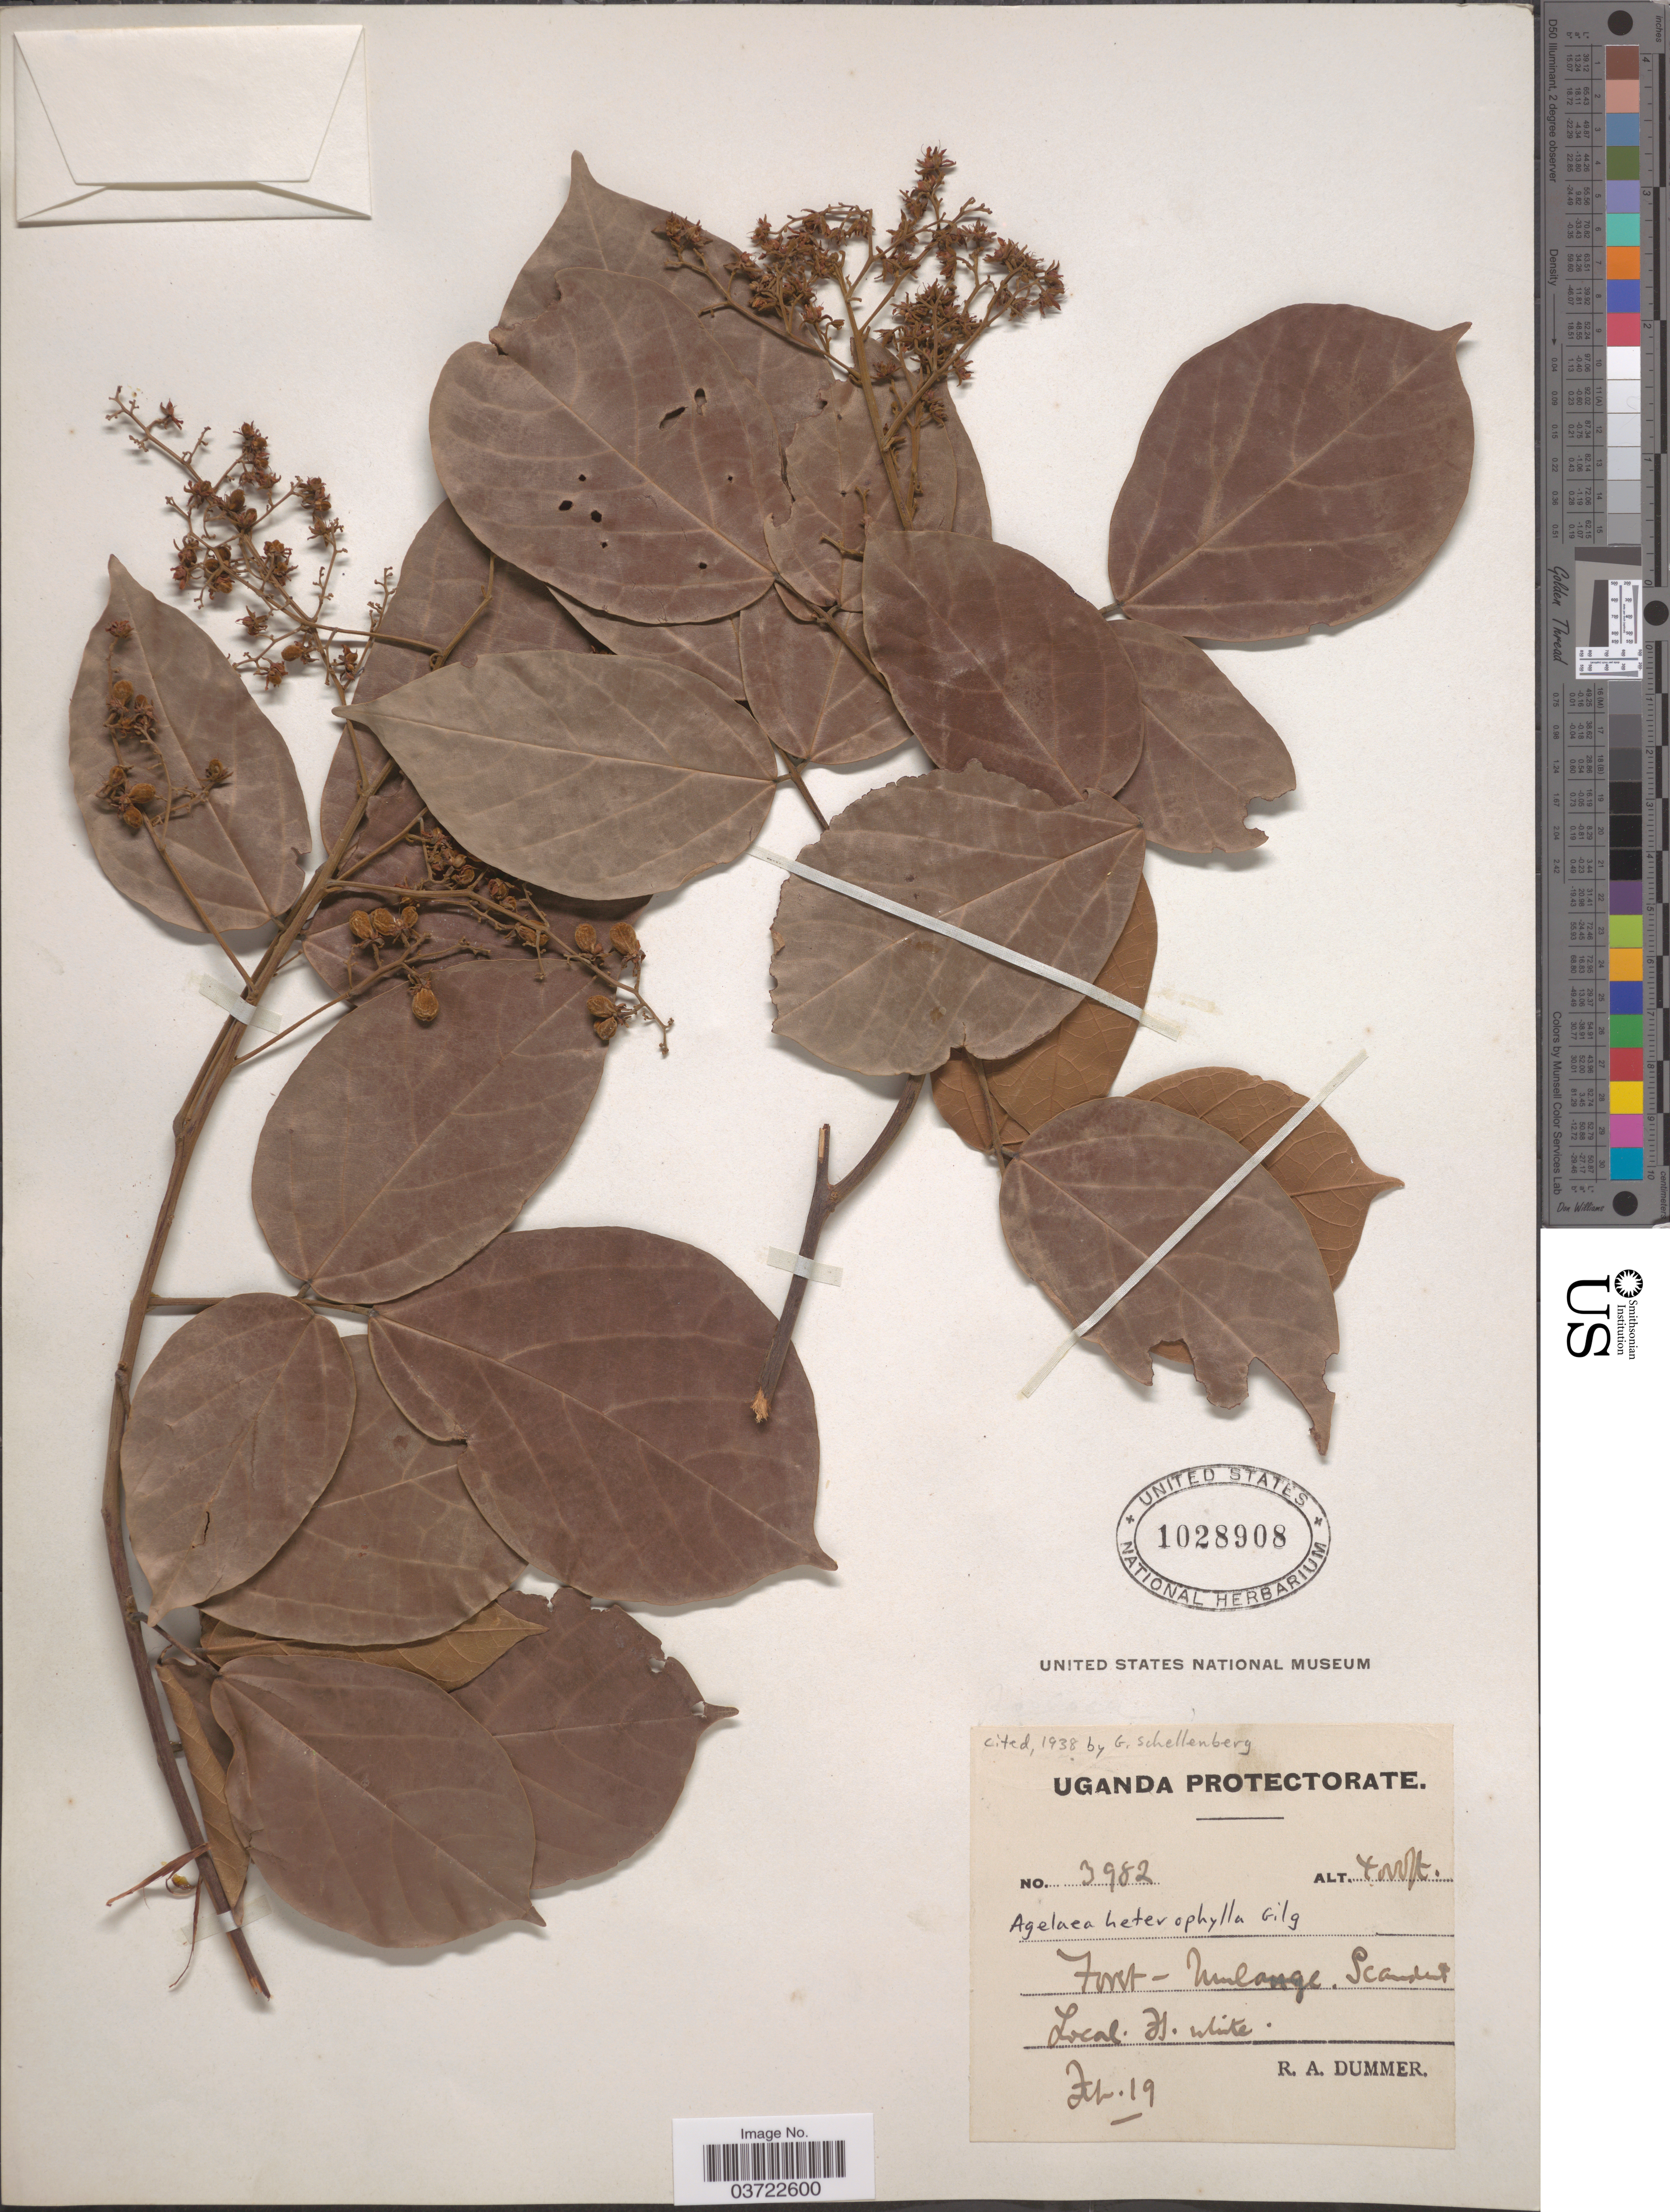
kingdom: Plantae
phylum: Tracheophyta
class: Magnoliopsida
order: Oxalidales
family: Connaraceae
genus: Agelaea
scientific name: Agelaea pentagyna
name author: (Lam.) Baill.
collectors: R. Dümmer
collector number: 3982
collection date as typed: Transcribed d/m/y: /2/19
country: Uganda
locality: Uganda Protectorate. Foret - Mulange.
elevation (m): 1219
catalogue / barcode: US 1028908